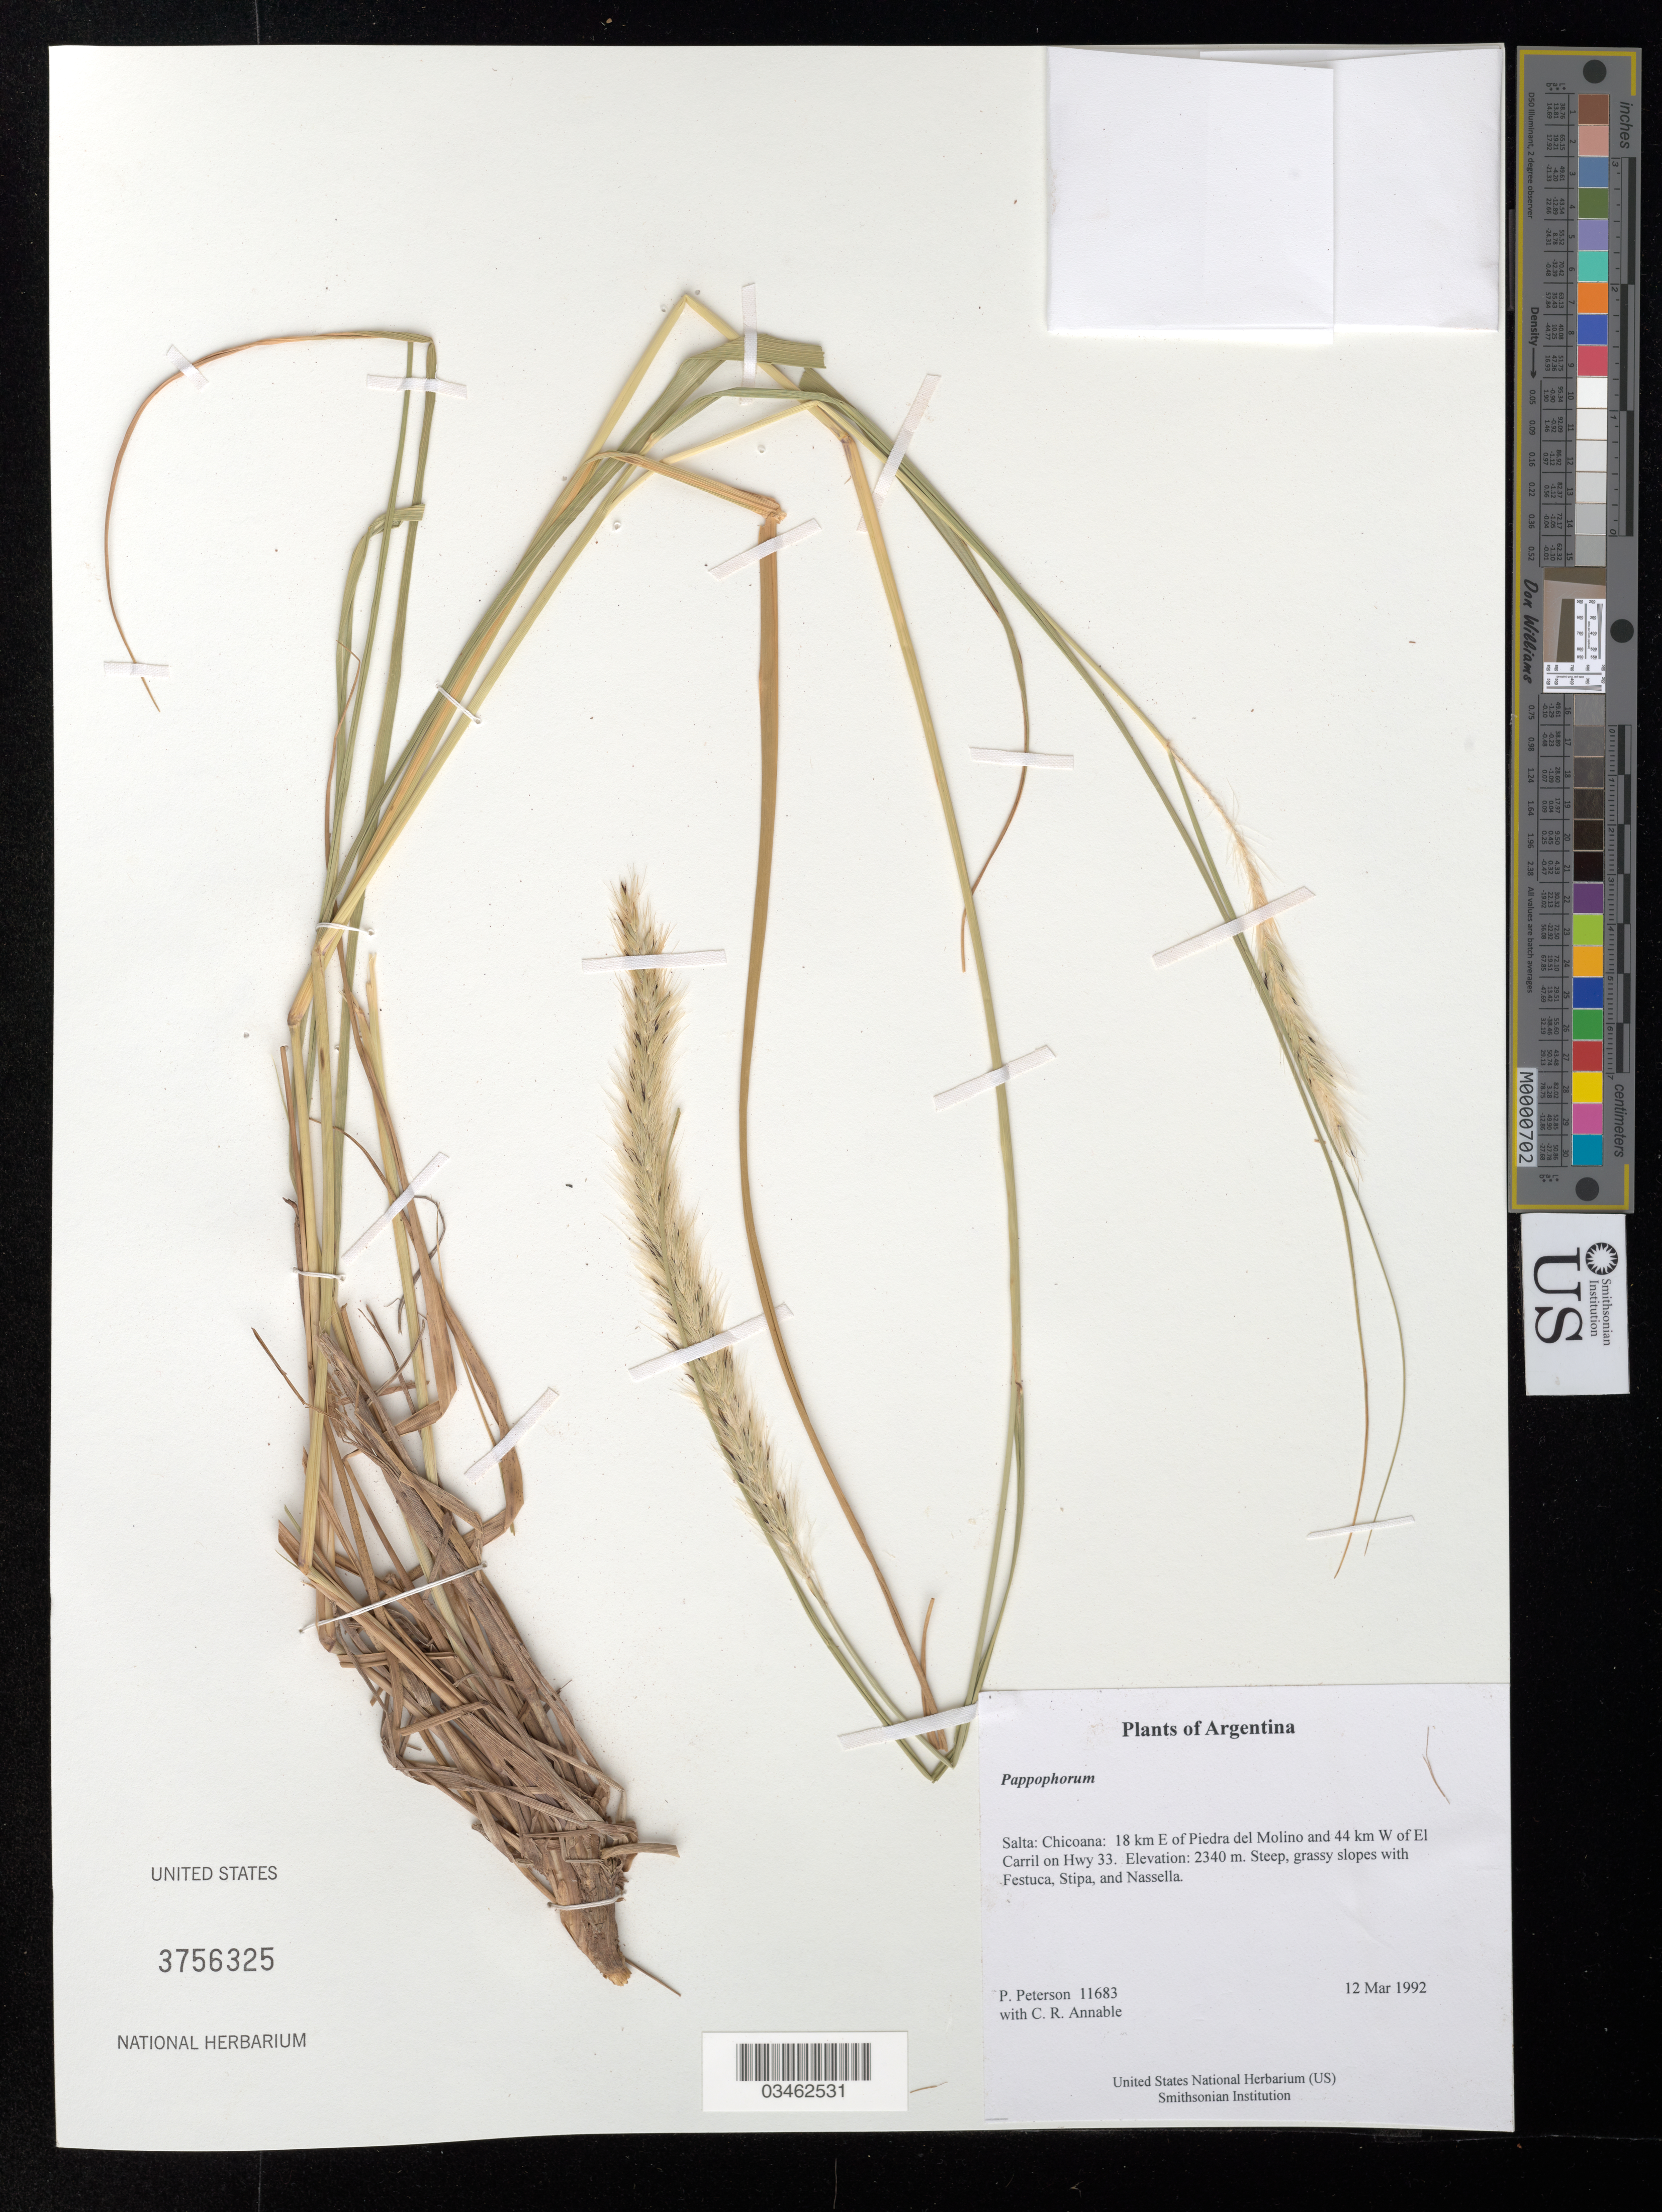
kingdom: Plantae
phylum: Tracheophyta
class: Liliopsida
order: Poales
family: Poaceae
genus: Pappophorum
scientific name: Pappophorum sp.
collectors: P. M. Peterson & C. R. Annable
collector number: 11683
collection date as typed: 12 Mar 1992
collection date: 1992-03-12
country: Argentina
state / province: Salta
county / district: Chicoana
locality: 18 km E of Piedra del Molino and 44 km W of El Carril on Hwy 33.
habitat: Steep, grassy slopes with Festuca, Stipa, and Nassella.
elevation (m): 2340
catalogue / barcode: US 3756325